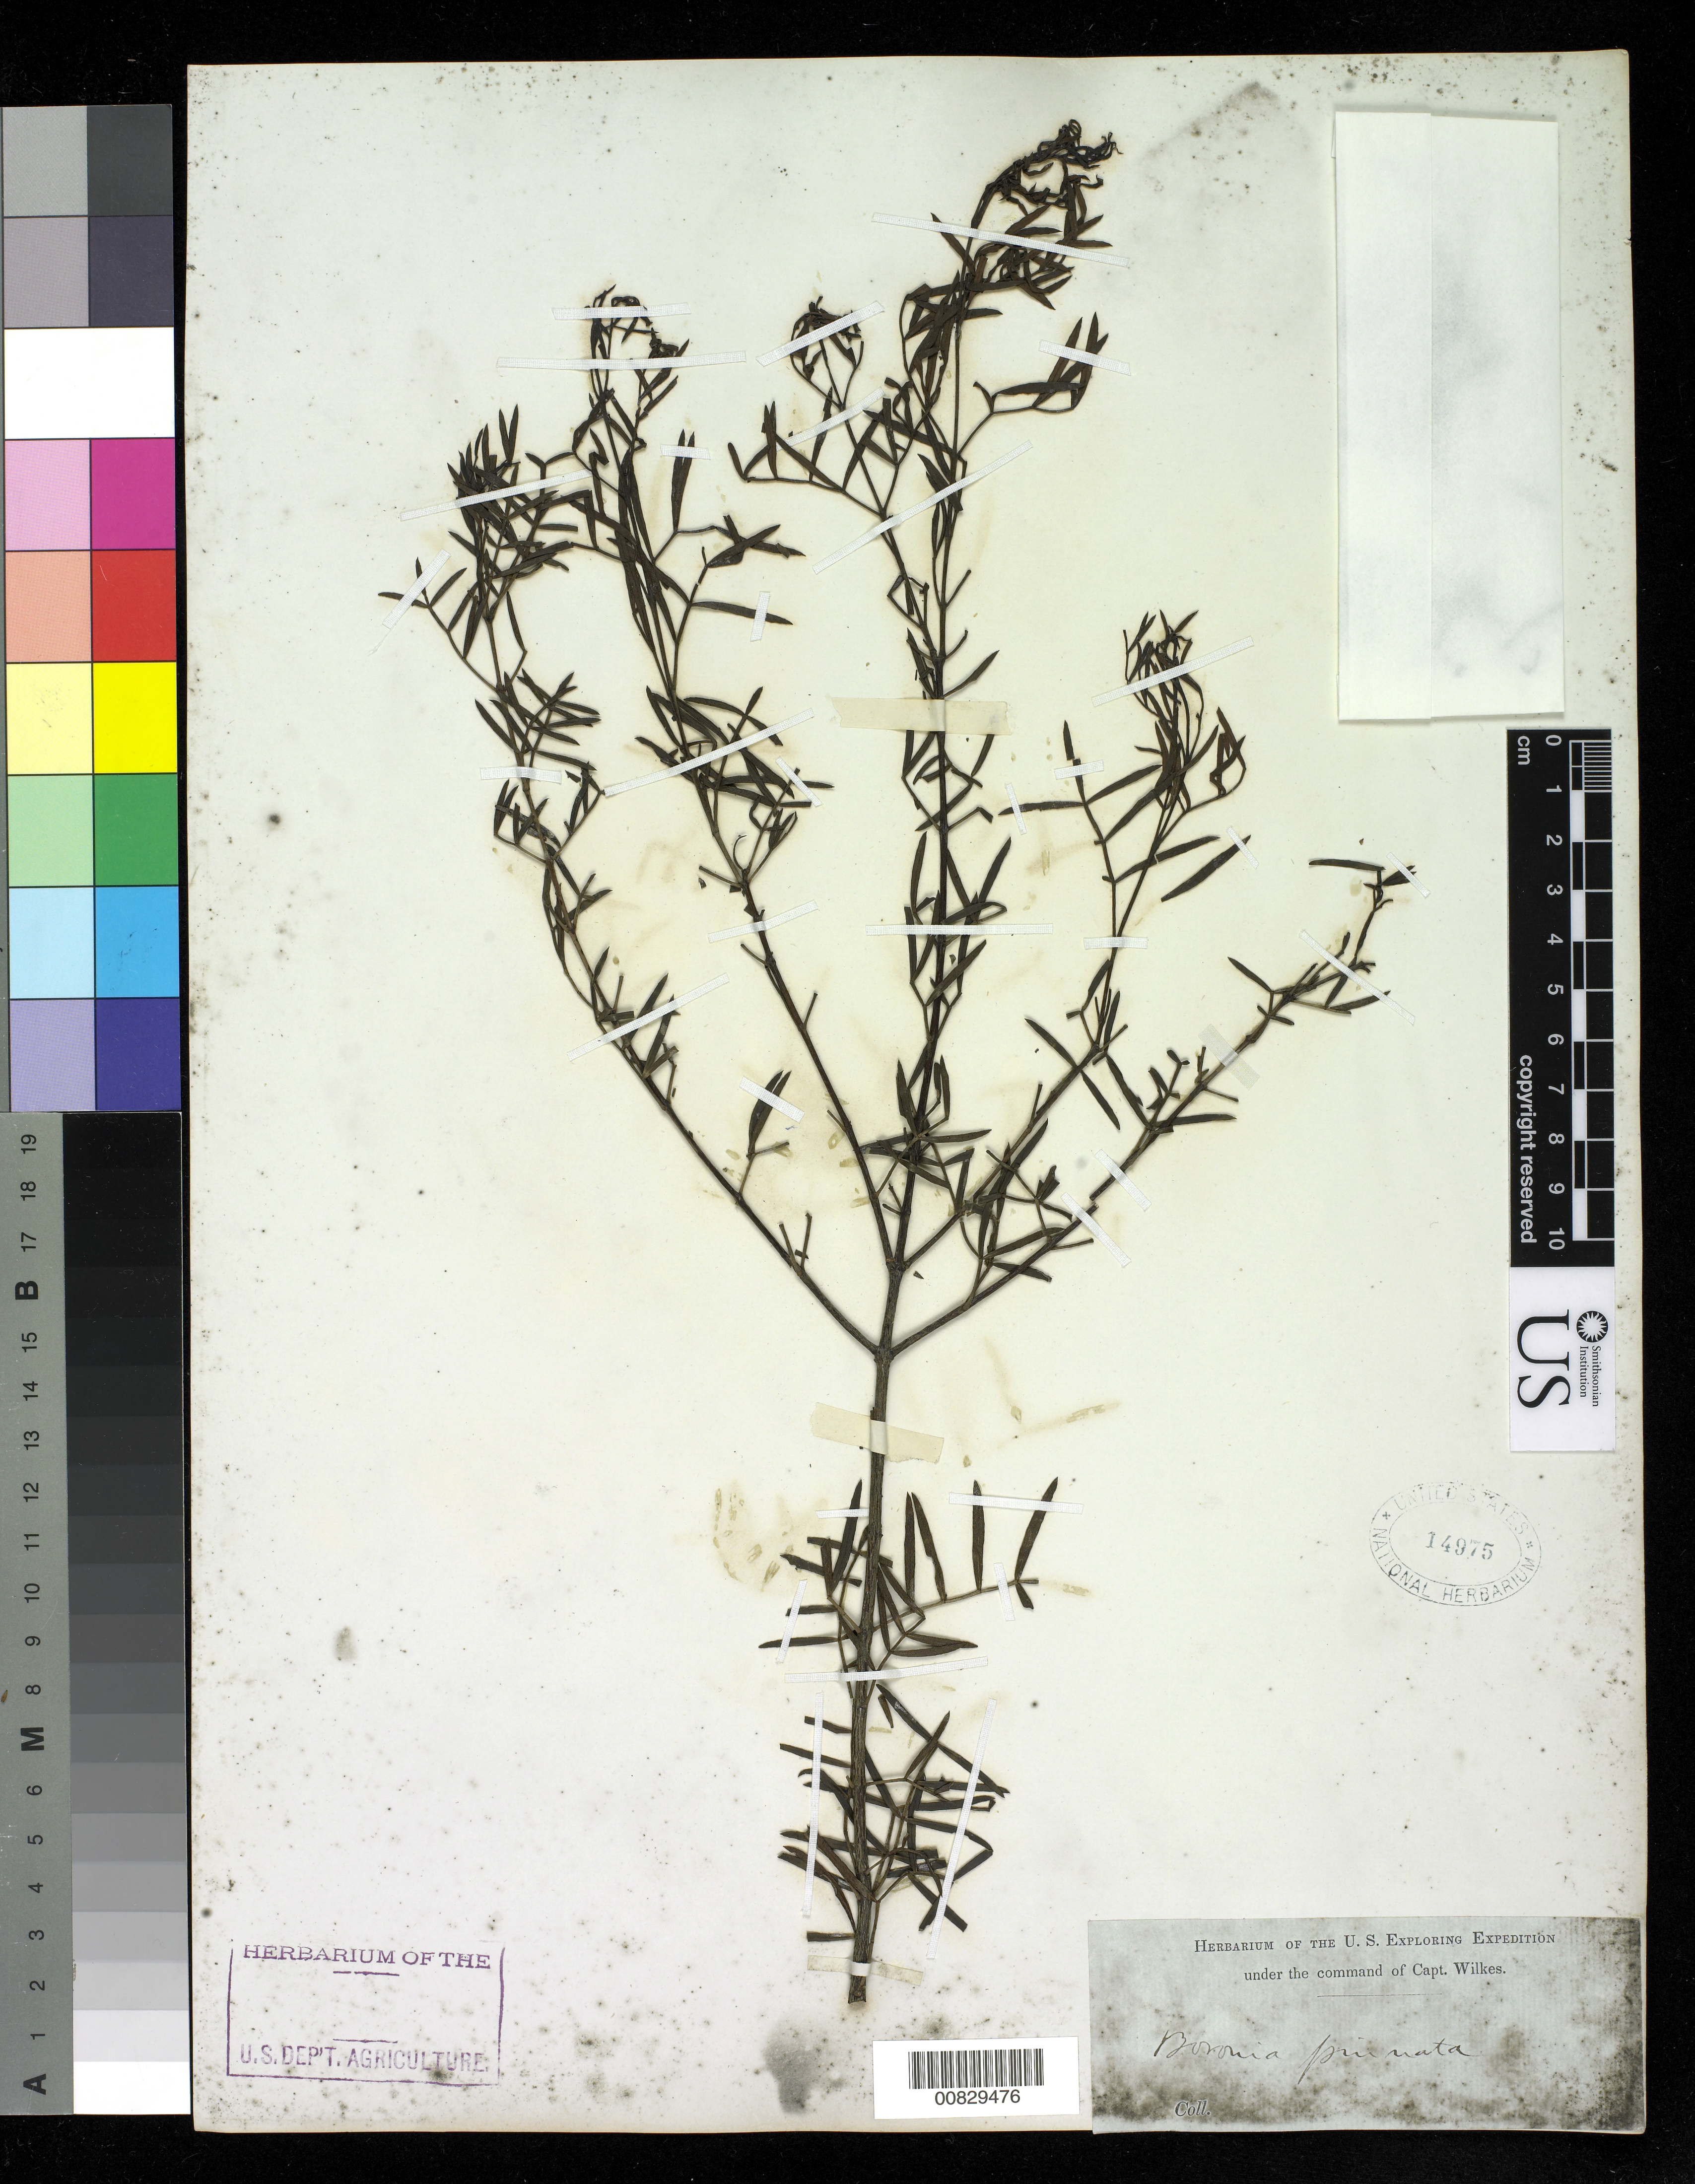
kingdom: Plantae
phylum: Tracheophyta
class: Magnoliopsida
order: Sapindales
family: Rutaceae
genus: Boronia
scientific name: Boronia pinnata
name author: Sm.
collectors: Wilkes Explor. Exped.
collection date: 1838/1842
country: Australia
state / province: New South Wales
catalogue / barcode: US 14975